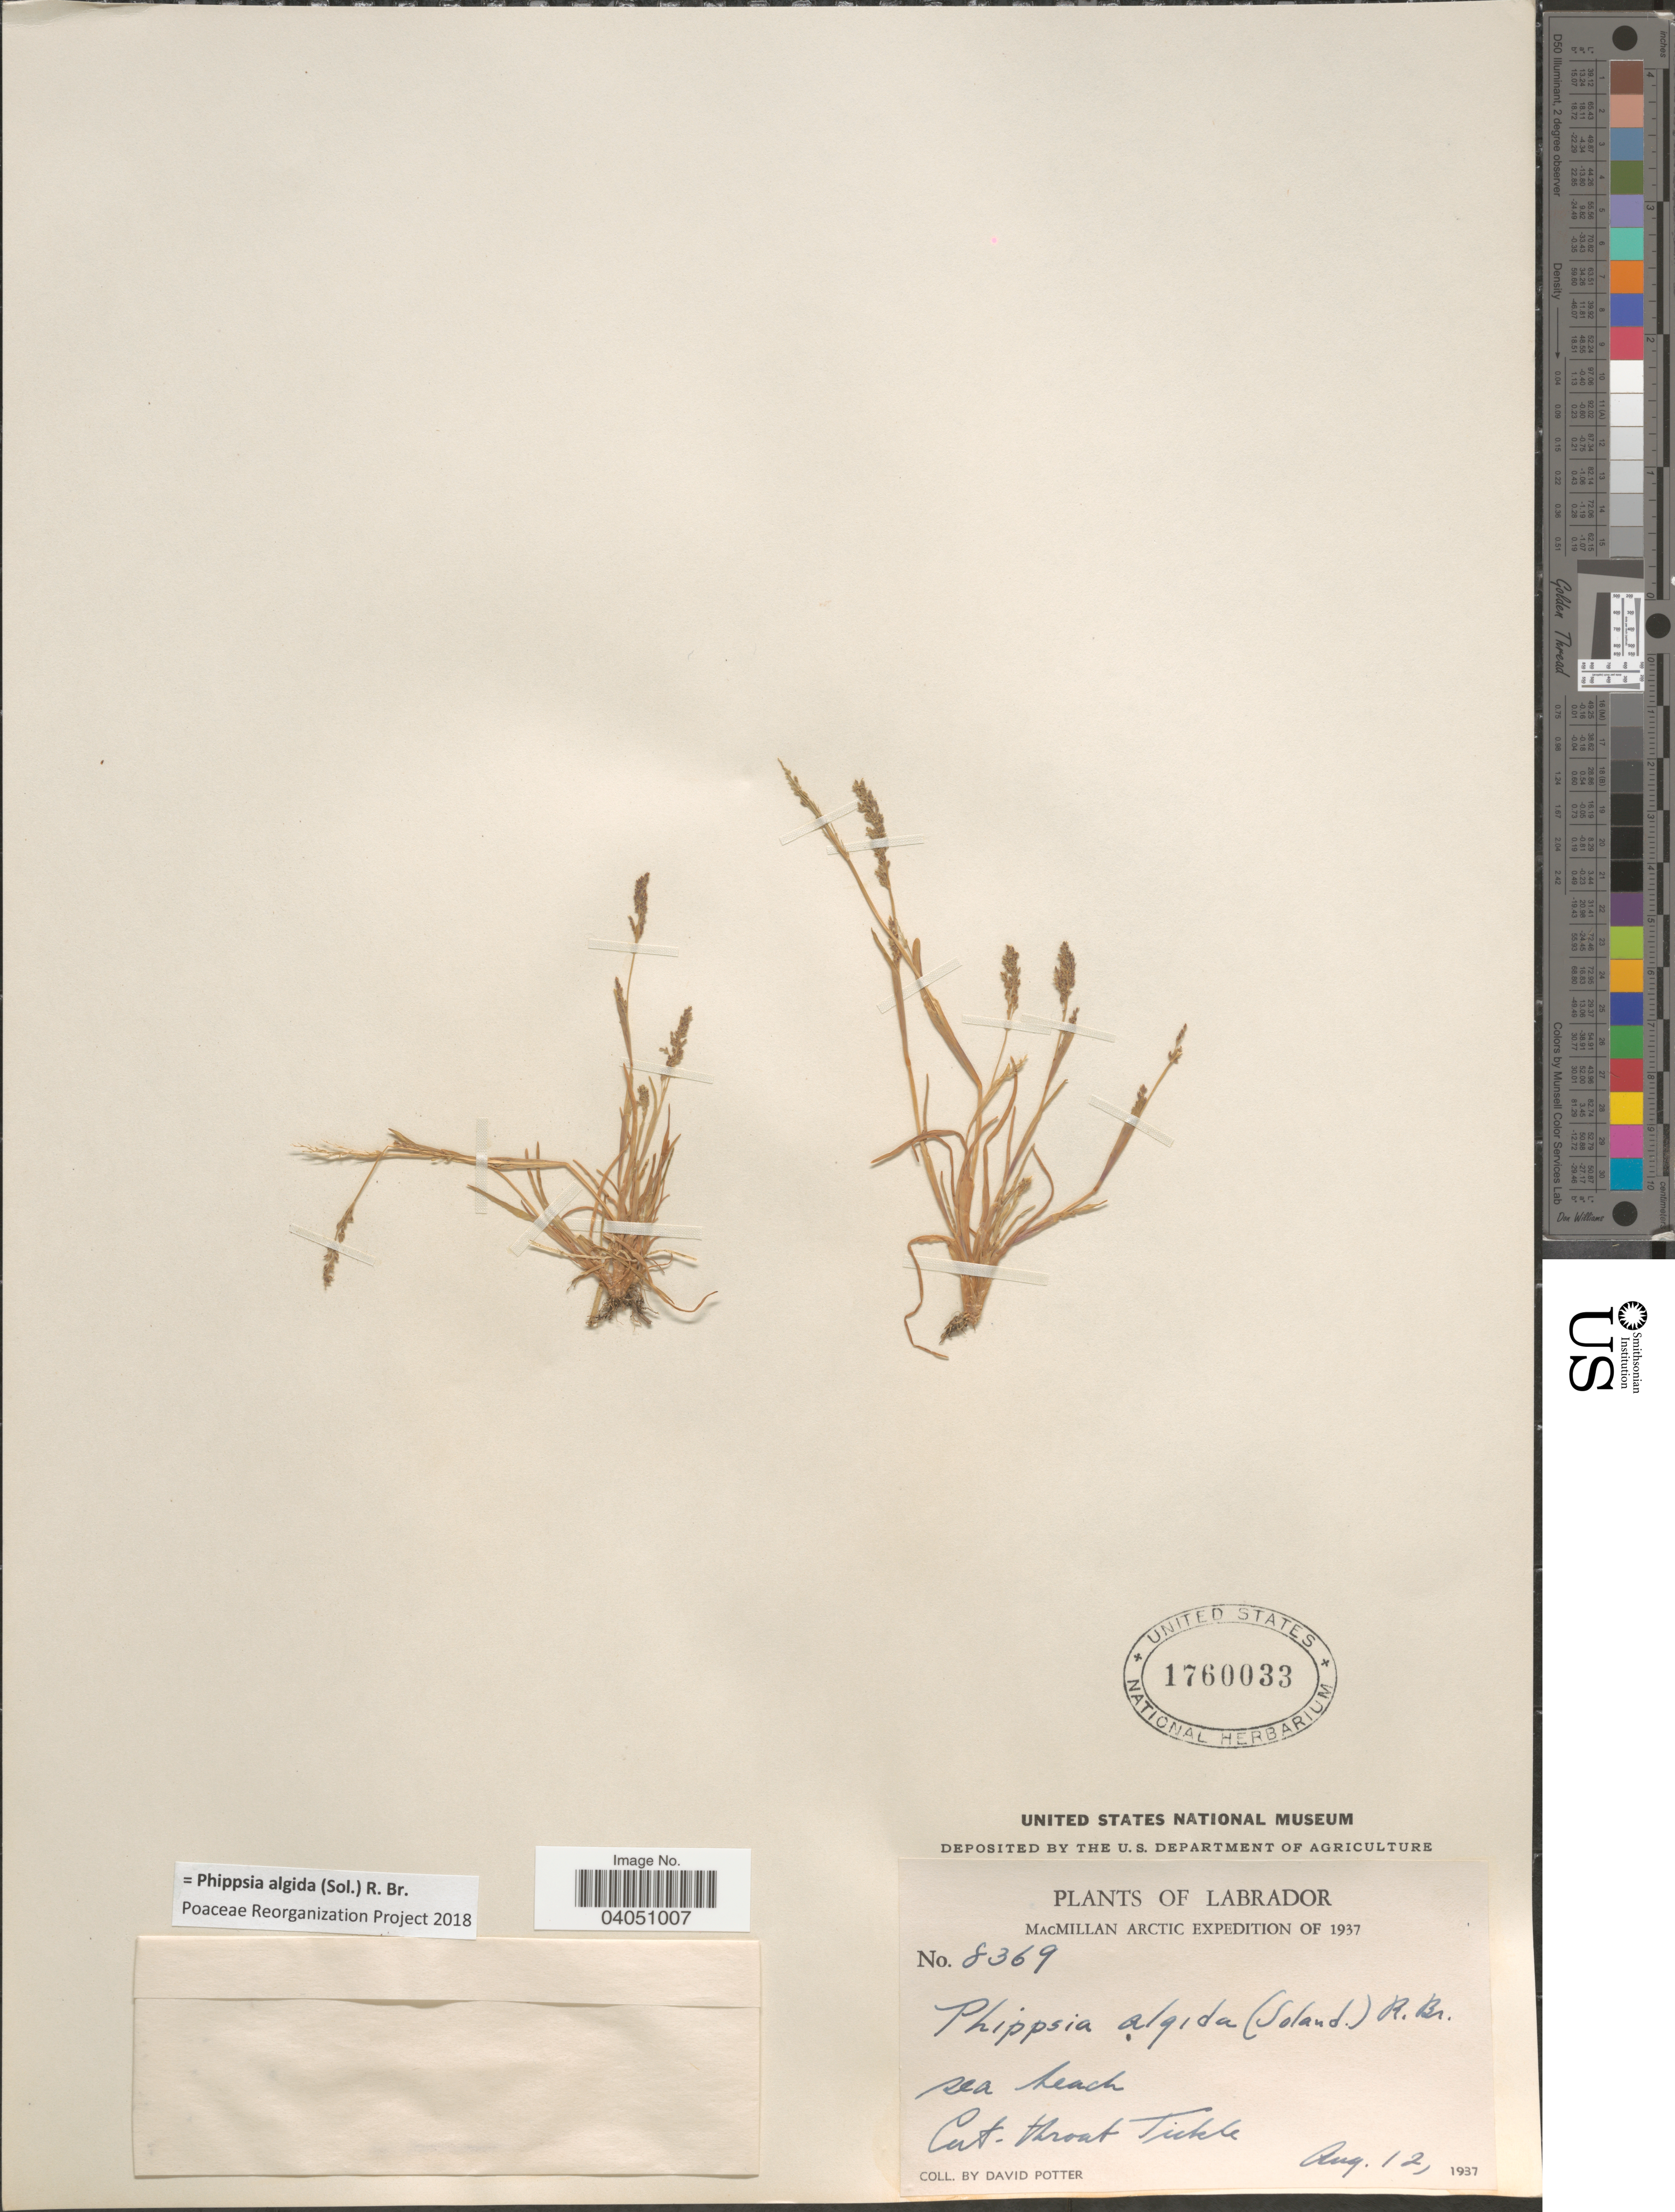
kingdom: Plantae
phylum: Tracheophyta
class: Liliopsida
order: Poales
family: Poaceae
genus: Phippsia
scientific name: Phippsia algida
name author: (Sol.) R. Br.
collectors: D. Potter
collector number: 8369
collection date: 1937-08-12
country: Canada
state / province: Newfoundland and Labrador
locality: Labrador. Cut. Throat Tickle.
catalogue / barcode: US 1760033